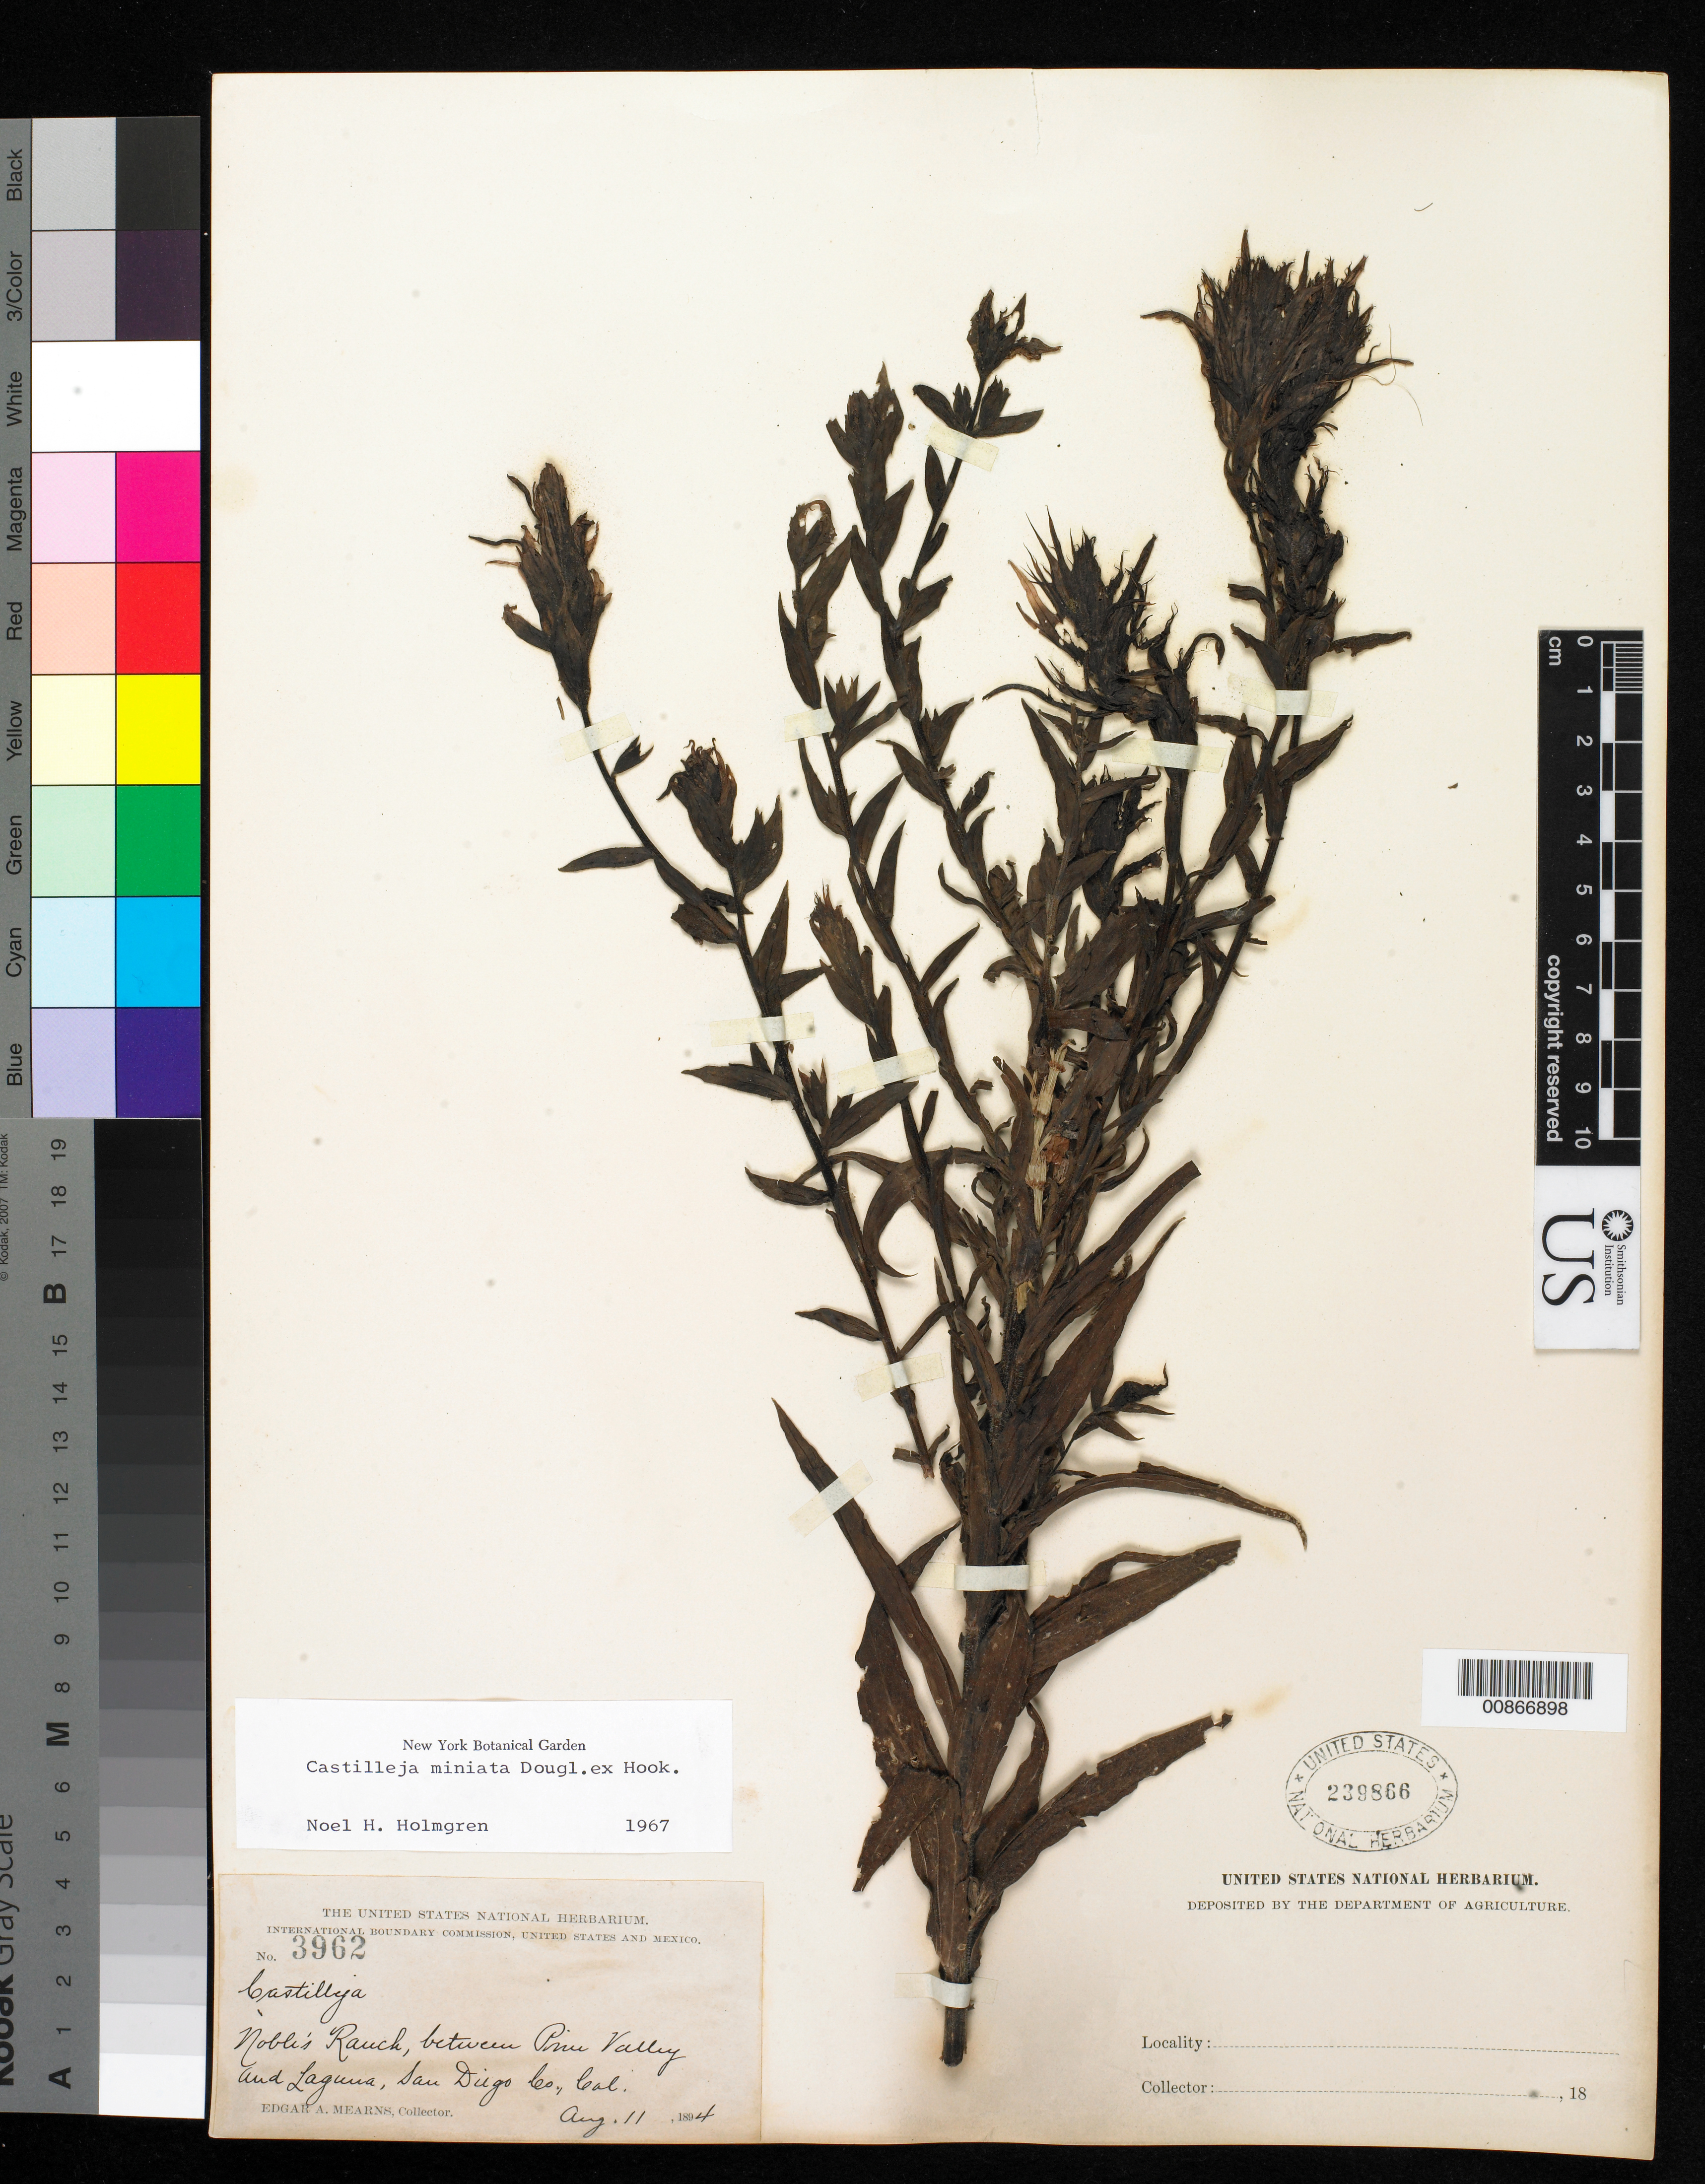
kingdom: Plantae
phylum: Tracheophyta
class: Magnoliopsida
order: Lamiales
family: Orobanchaceae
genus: Castilleja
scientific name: Castilleja miniata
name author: Douglas ex Hook.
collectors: E. A. Mearns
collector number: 3962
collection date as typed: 11 Aug 1894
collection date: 1894-08-11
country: United States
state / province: California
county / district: San Diego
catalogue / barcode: US 239866